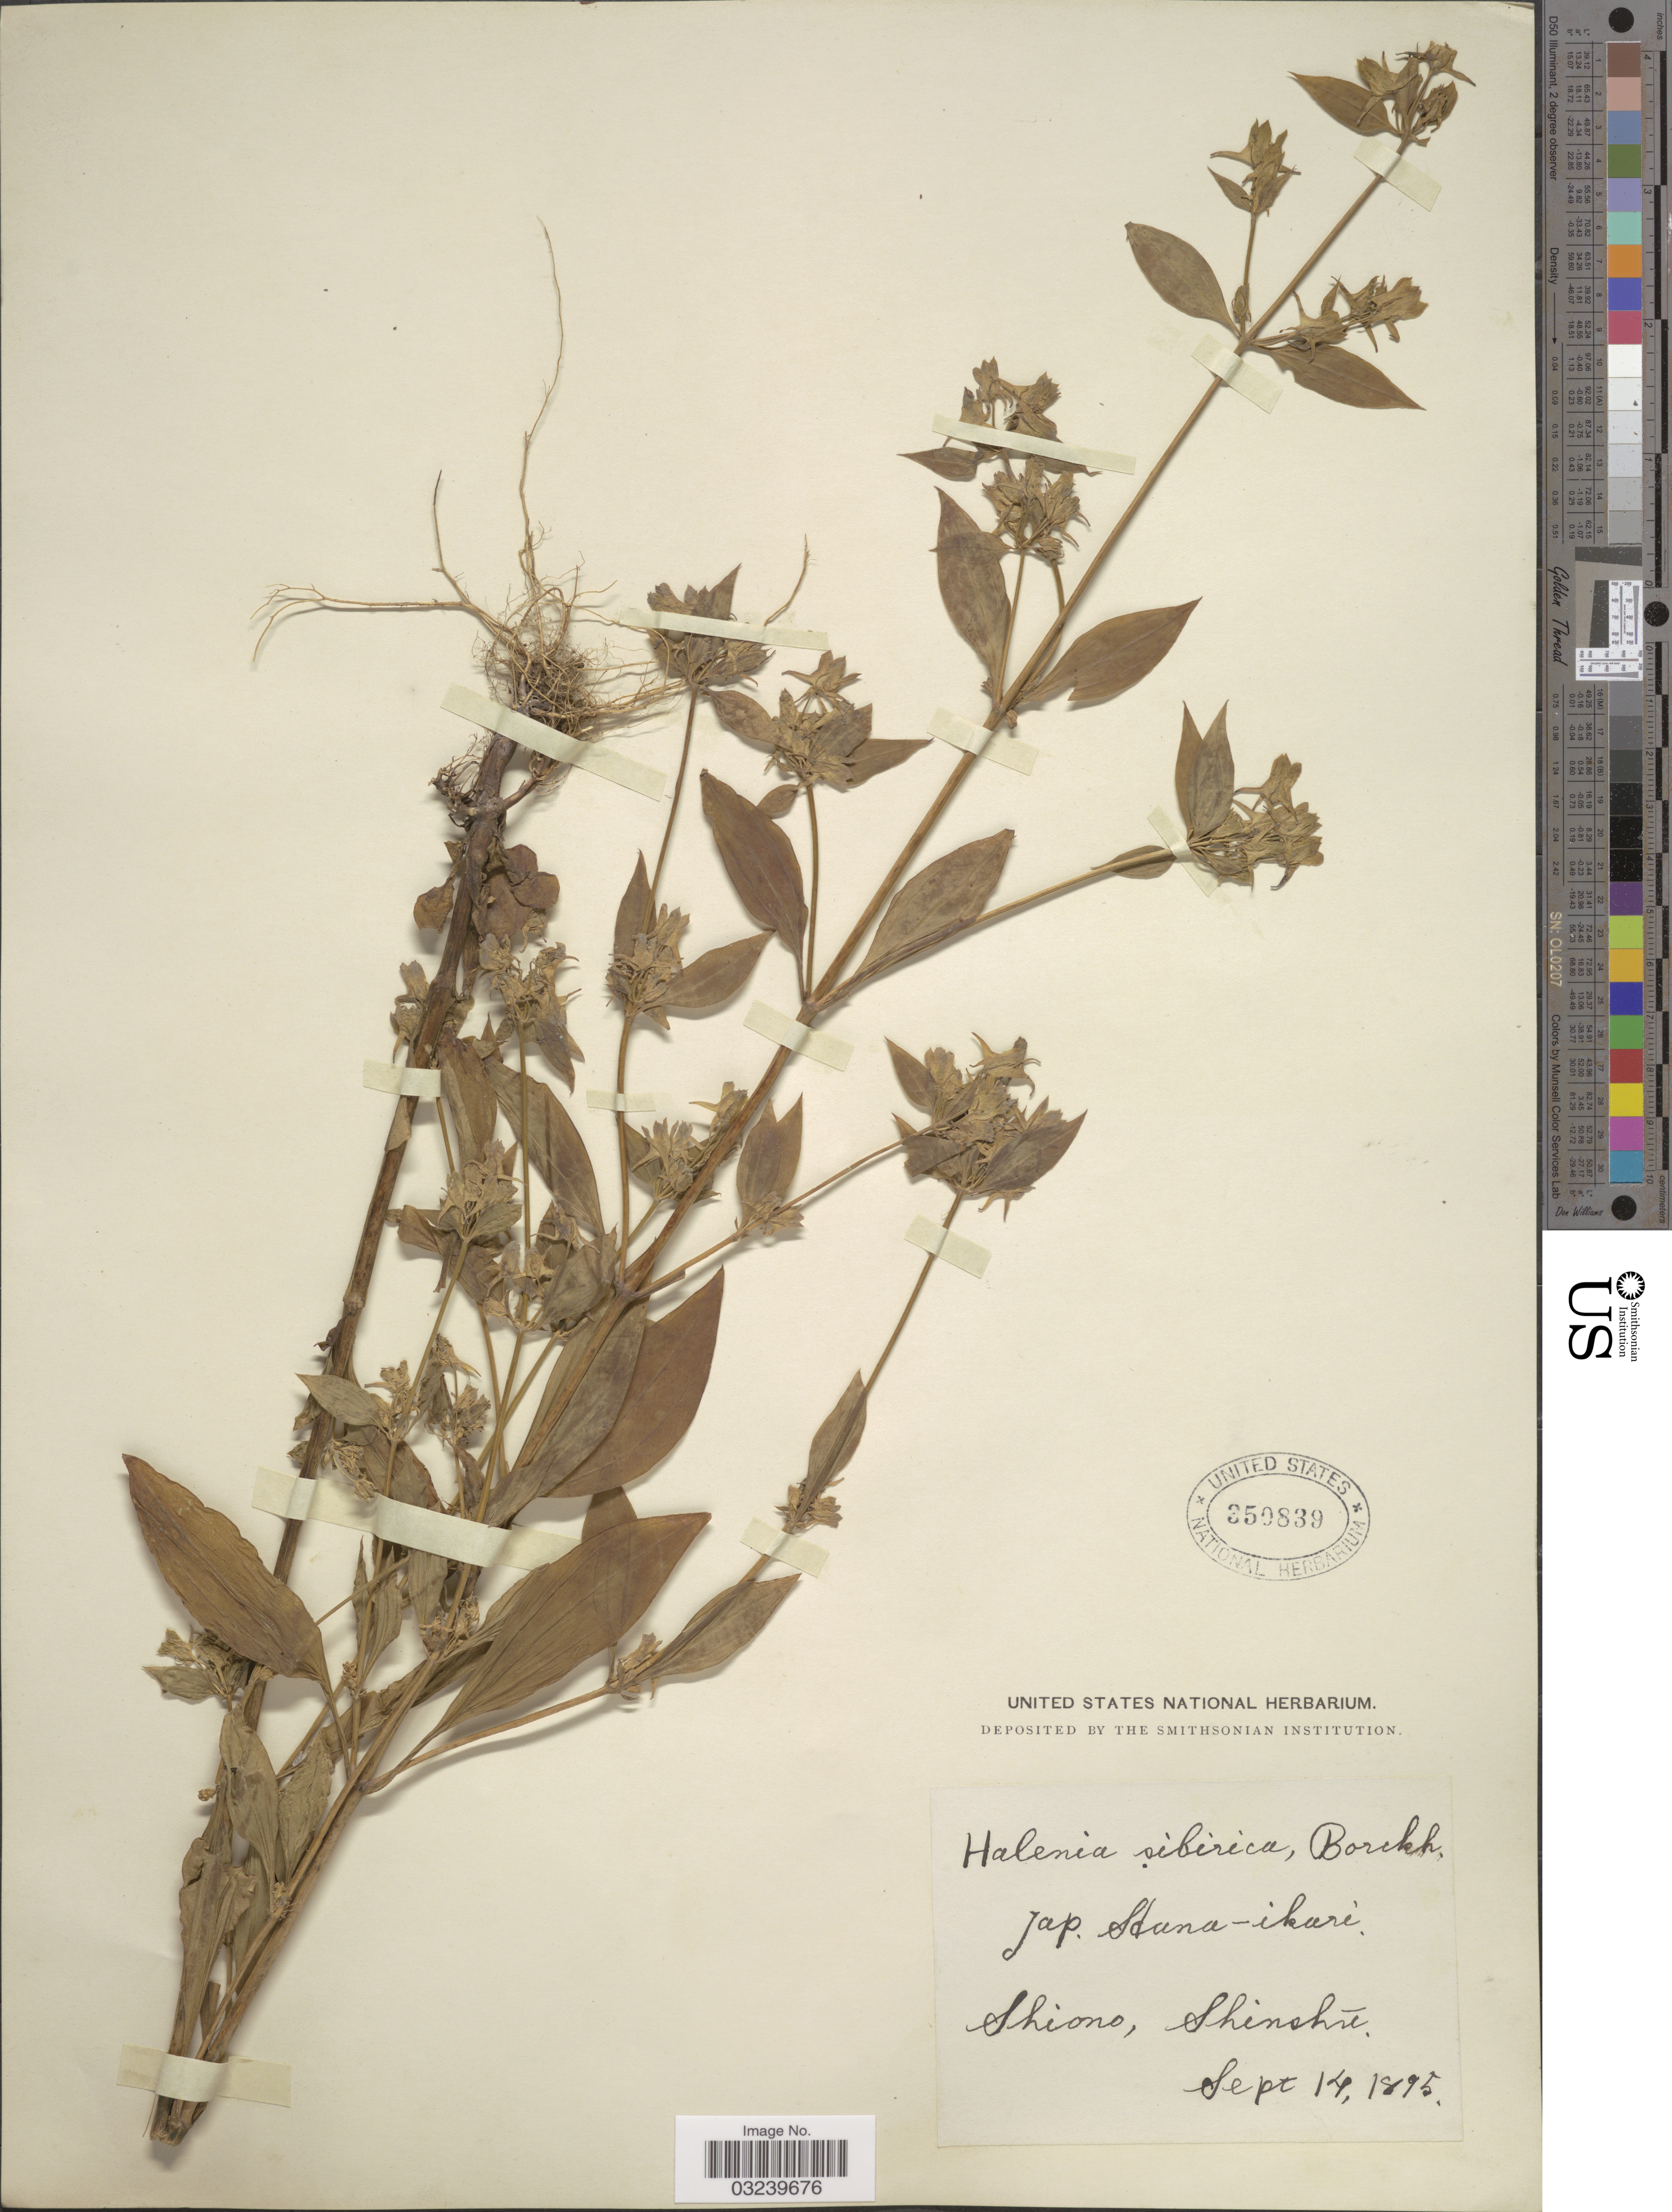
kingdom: Plantae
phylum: Tracheophyta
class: Magnoliopsida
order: Gentianales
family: Gentianaceae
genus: Halenia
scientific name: Halenia sibirica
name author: Borkh.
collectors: ex herb. United States National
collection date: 1895-09-14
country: Japan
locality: Shiono, Shinshu.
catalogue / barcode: US 350839